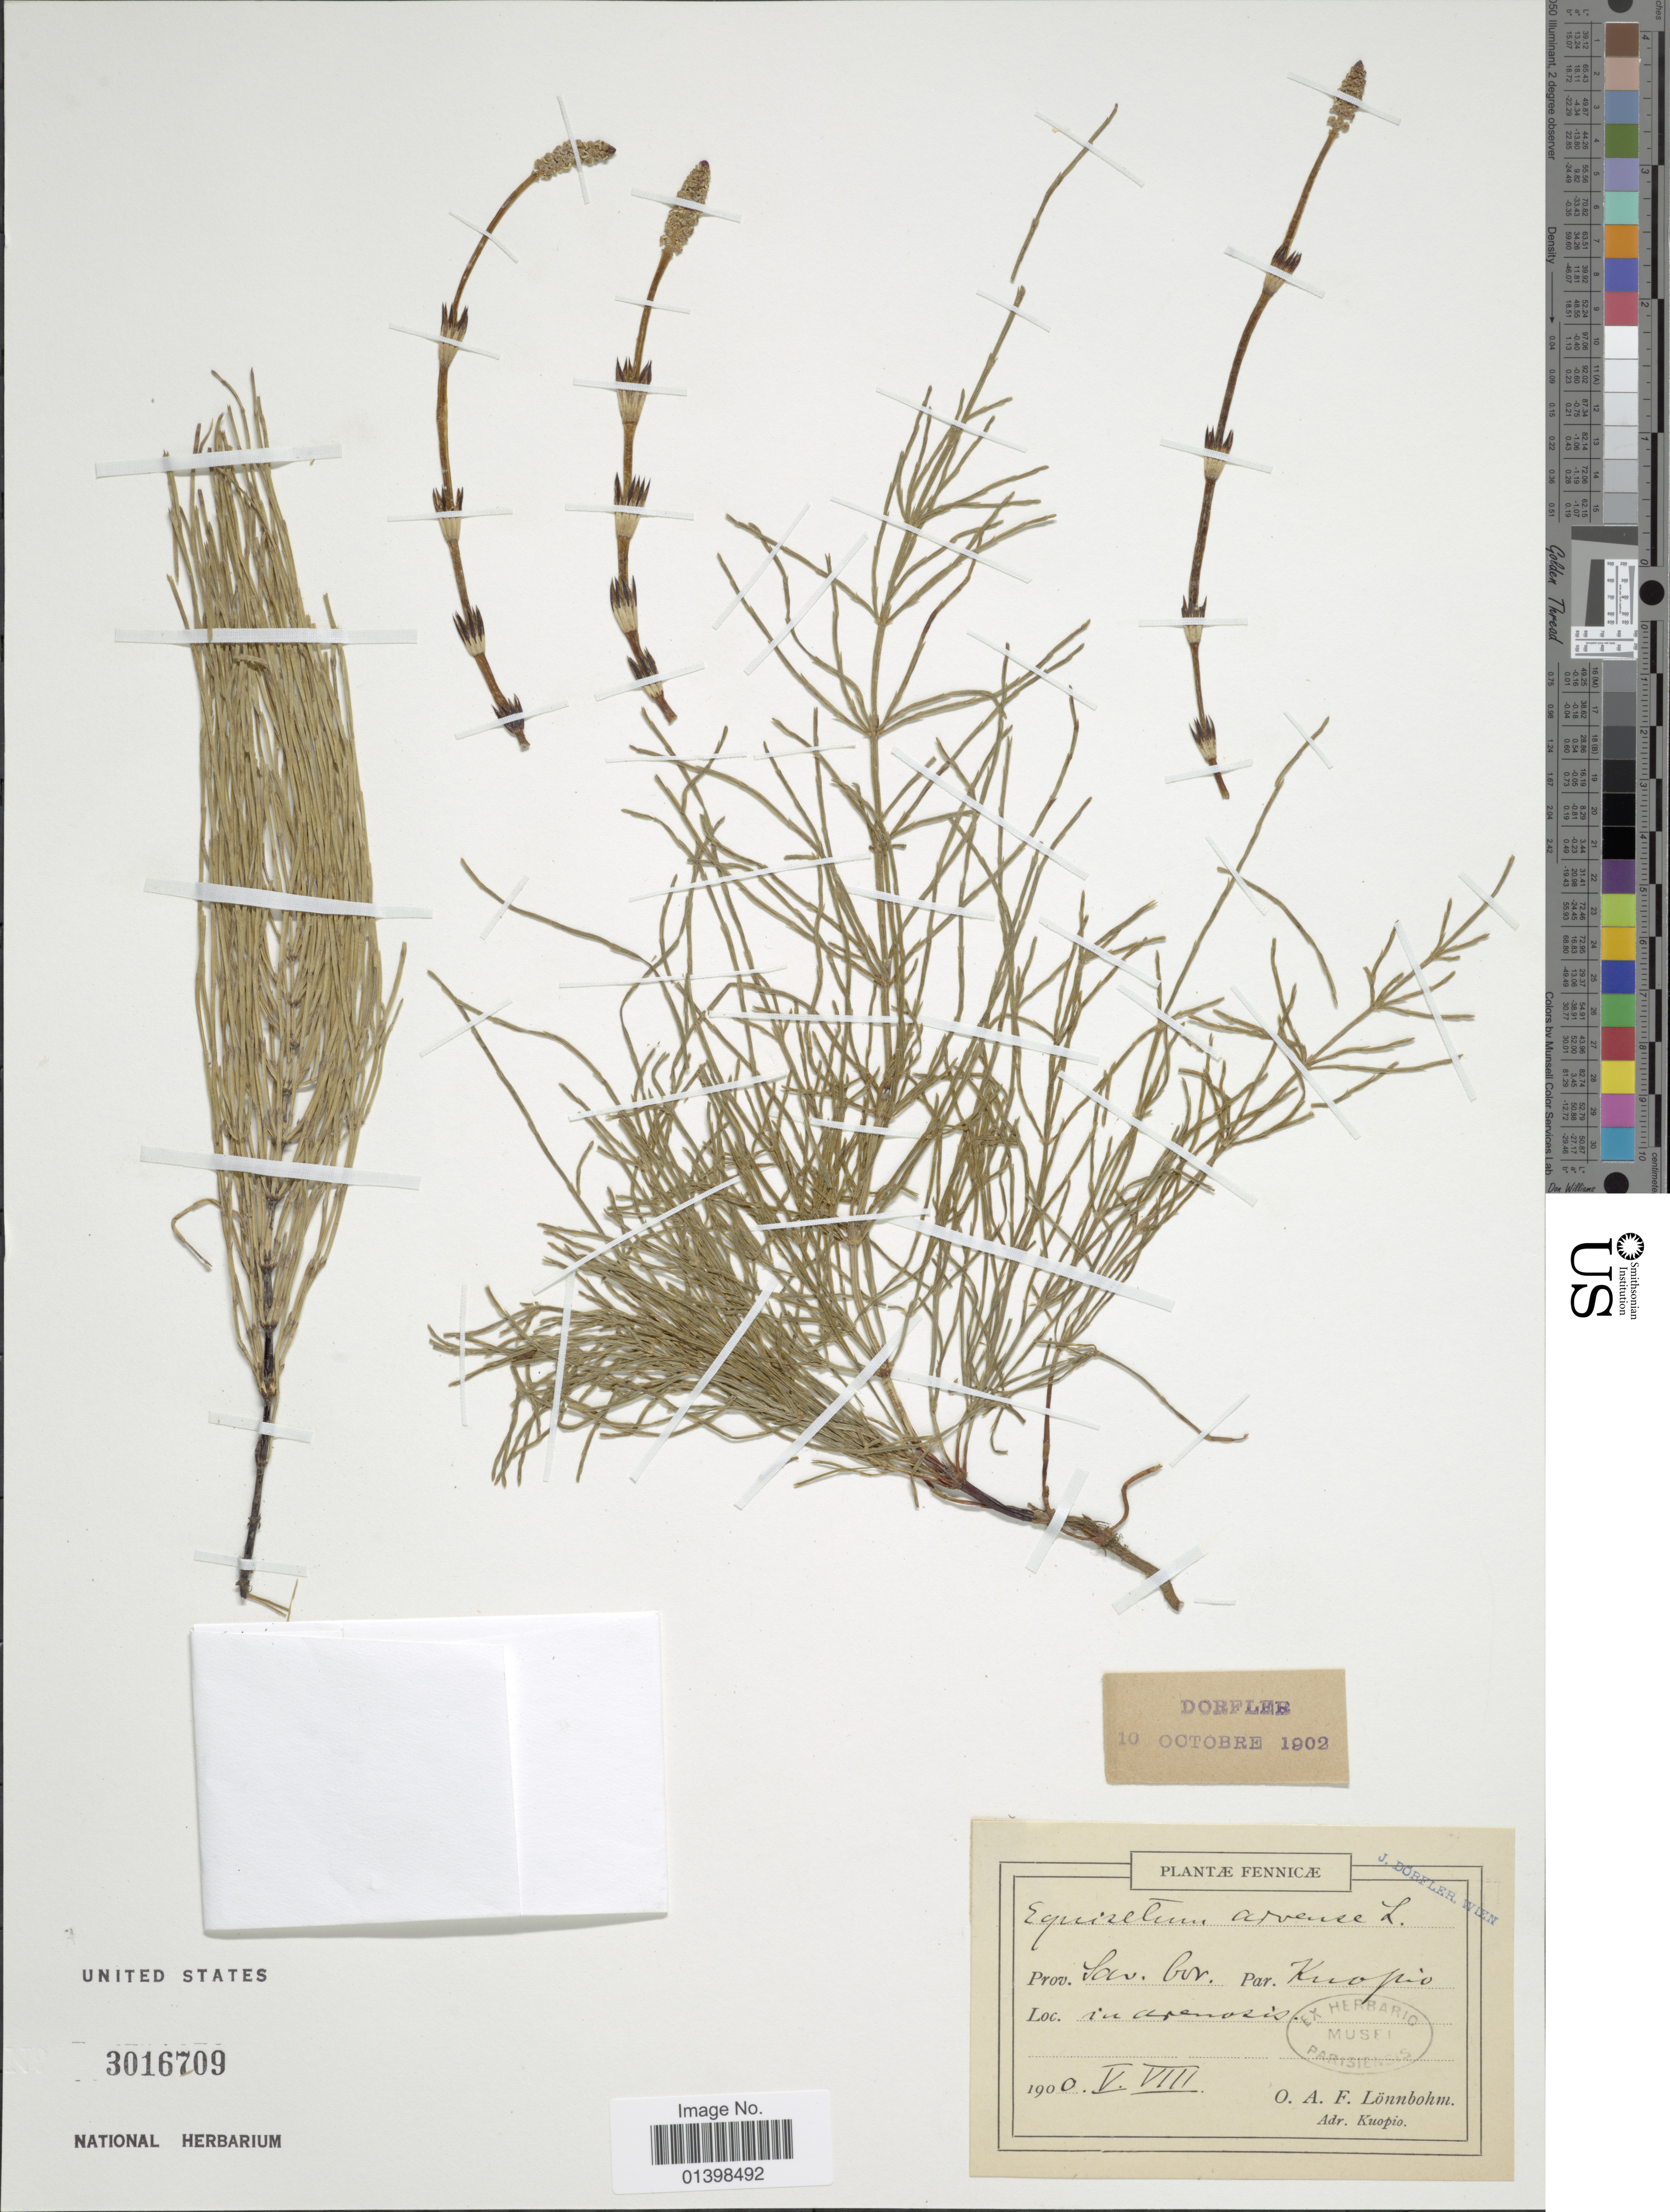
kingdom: Plantae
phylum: Tracheophyta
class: Polypodiopsida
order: Equisetales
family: Equisetaceae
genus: Equisetum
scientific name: Equisetum arvense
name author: L.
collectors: O. Lönnbohm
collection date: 1900-05/1900-08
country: Finland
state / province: Pohjois-Savo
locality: Kuopio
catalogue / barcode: US 3016709